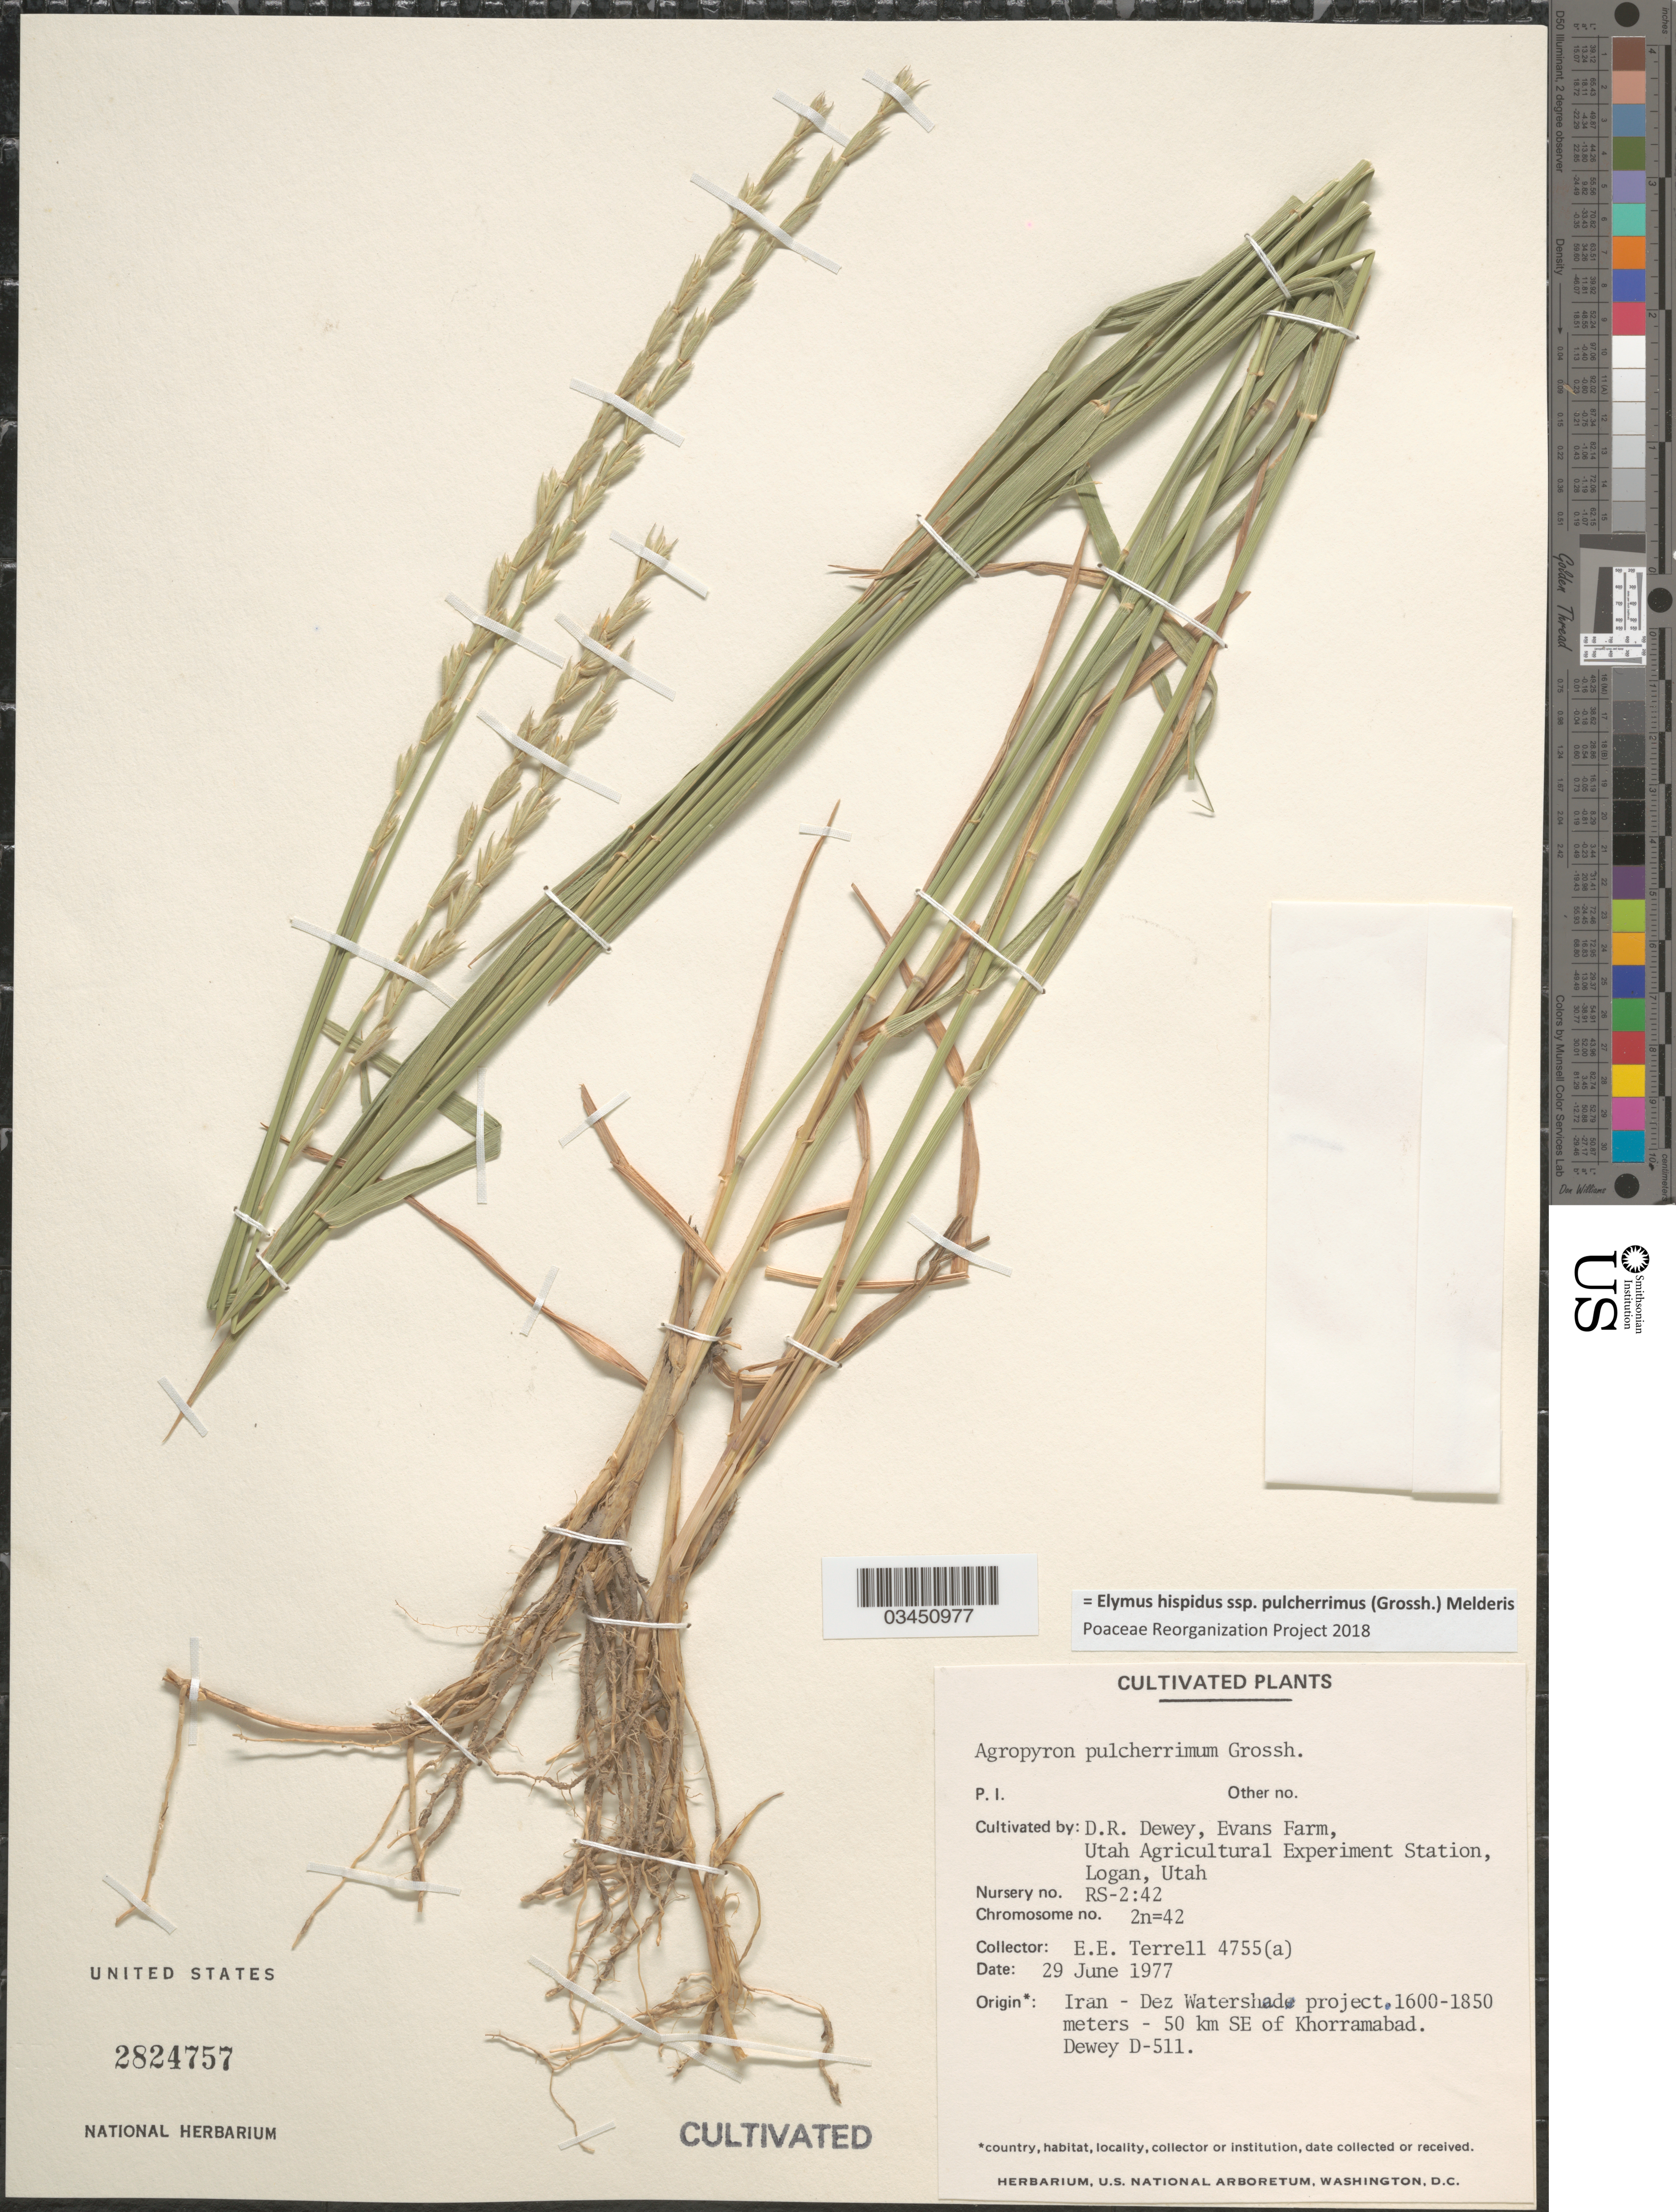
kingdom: Plantae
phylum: Tracheophyta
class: Liliopsida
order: Poales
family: Poaceae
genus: Elymus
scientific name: Elymus hispidus subsp. pulcherrimus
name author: (Grossh.) Melderis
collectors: D. Dewey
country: United States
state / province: Utah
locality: Evans Farm, Utah Agricultural Experiment Station, Logan. Nursery no. RS-2:42.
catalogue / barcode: US 2824757